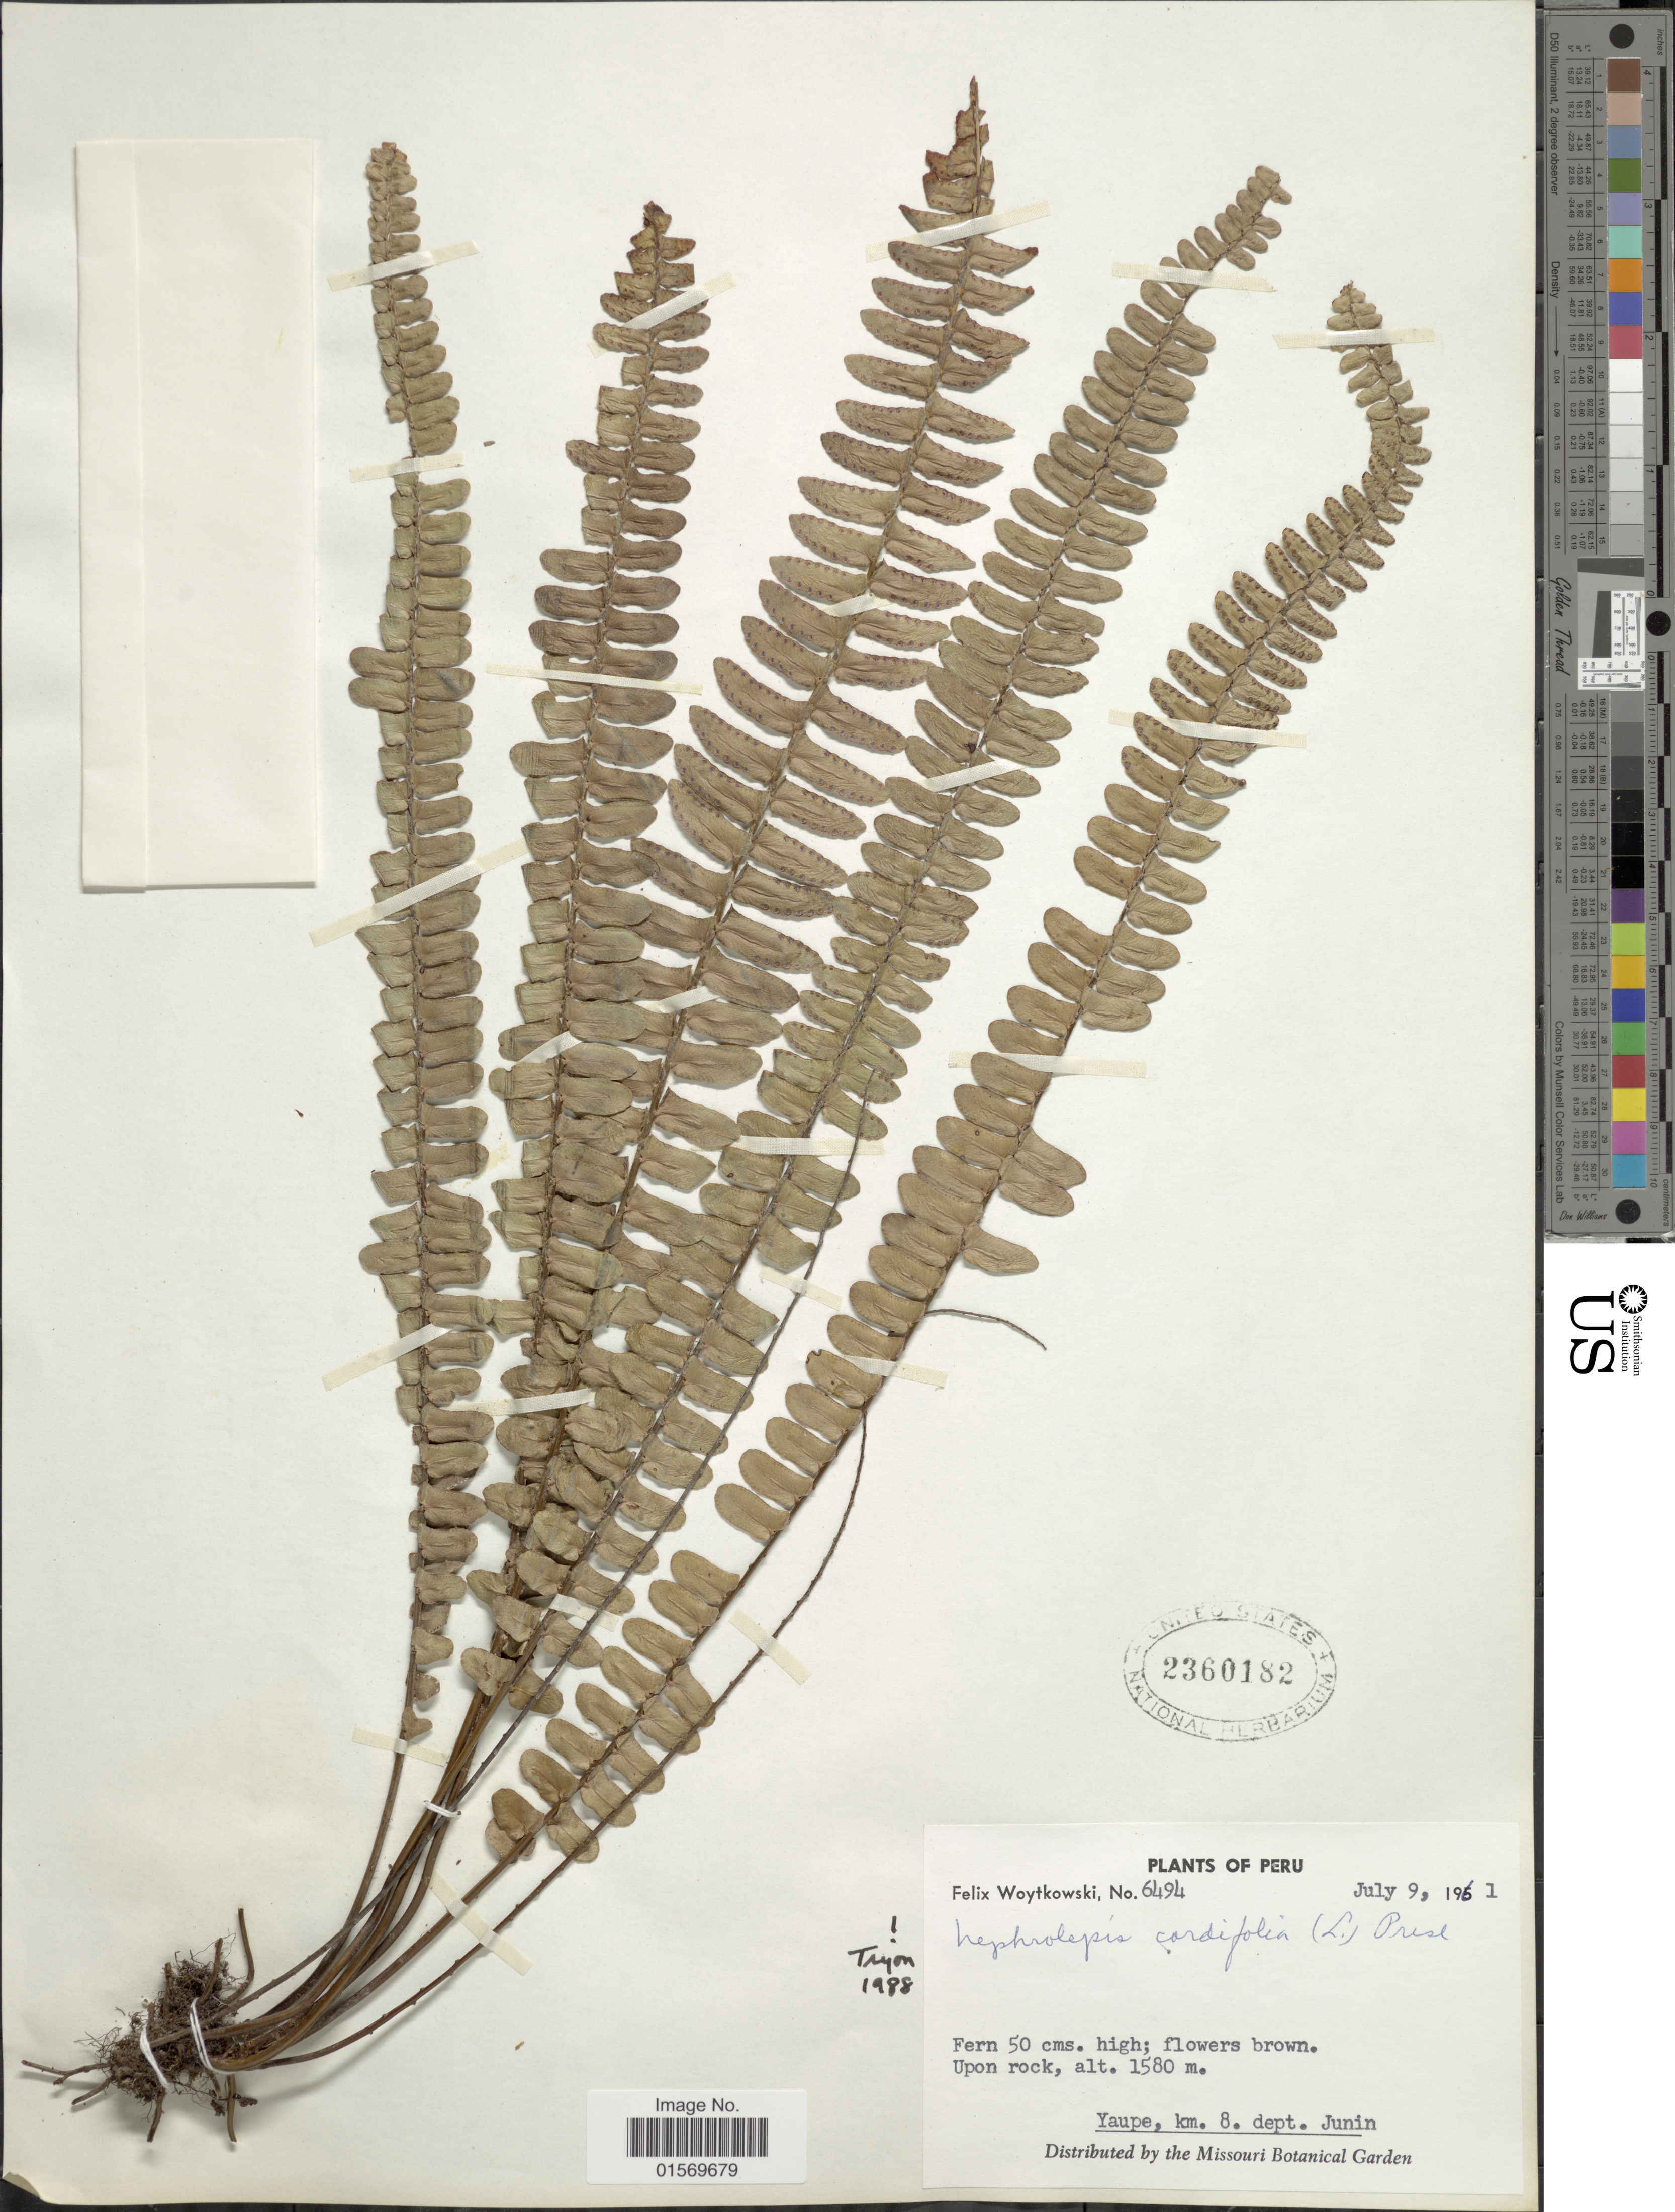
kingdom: Plantae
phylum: Tracheophyta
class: Polypodiopsida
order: Polypodiales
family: Nephrolepidaceae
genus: Nephrolepis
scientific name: Nephrolepis cordifolia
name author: (L.) C. Presl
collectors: F. Woytkowski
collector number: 6494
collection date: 1961-07-09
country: Peru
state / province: Junín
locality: Upon rock, Yaupe.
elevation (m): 1580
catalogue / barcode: US 2360182